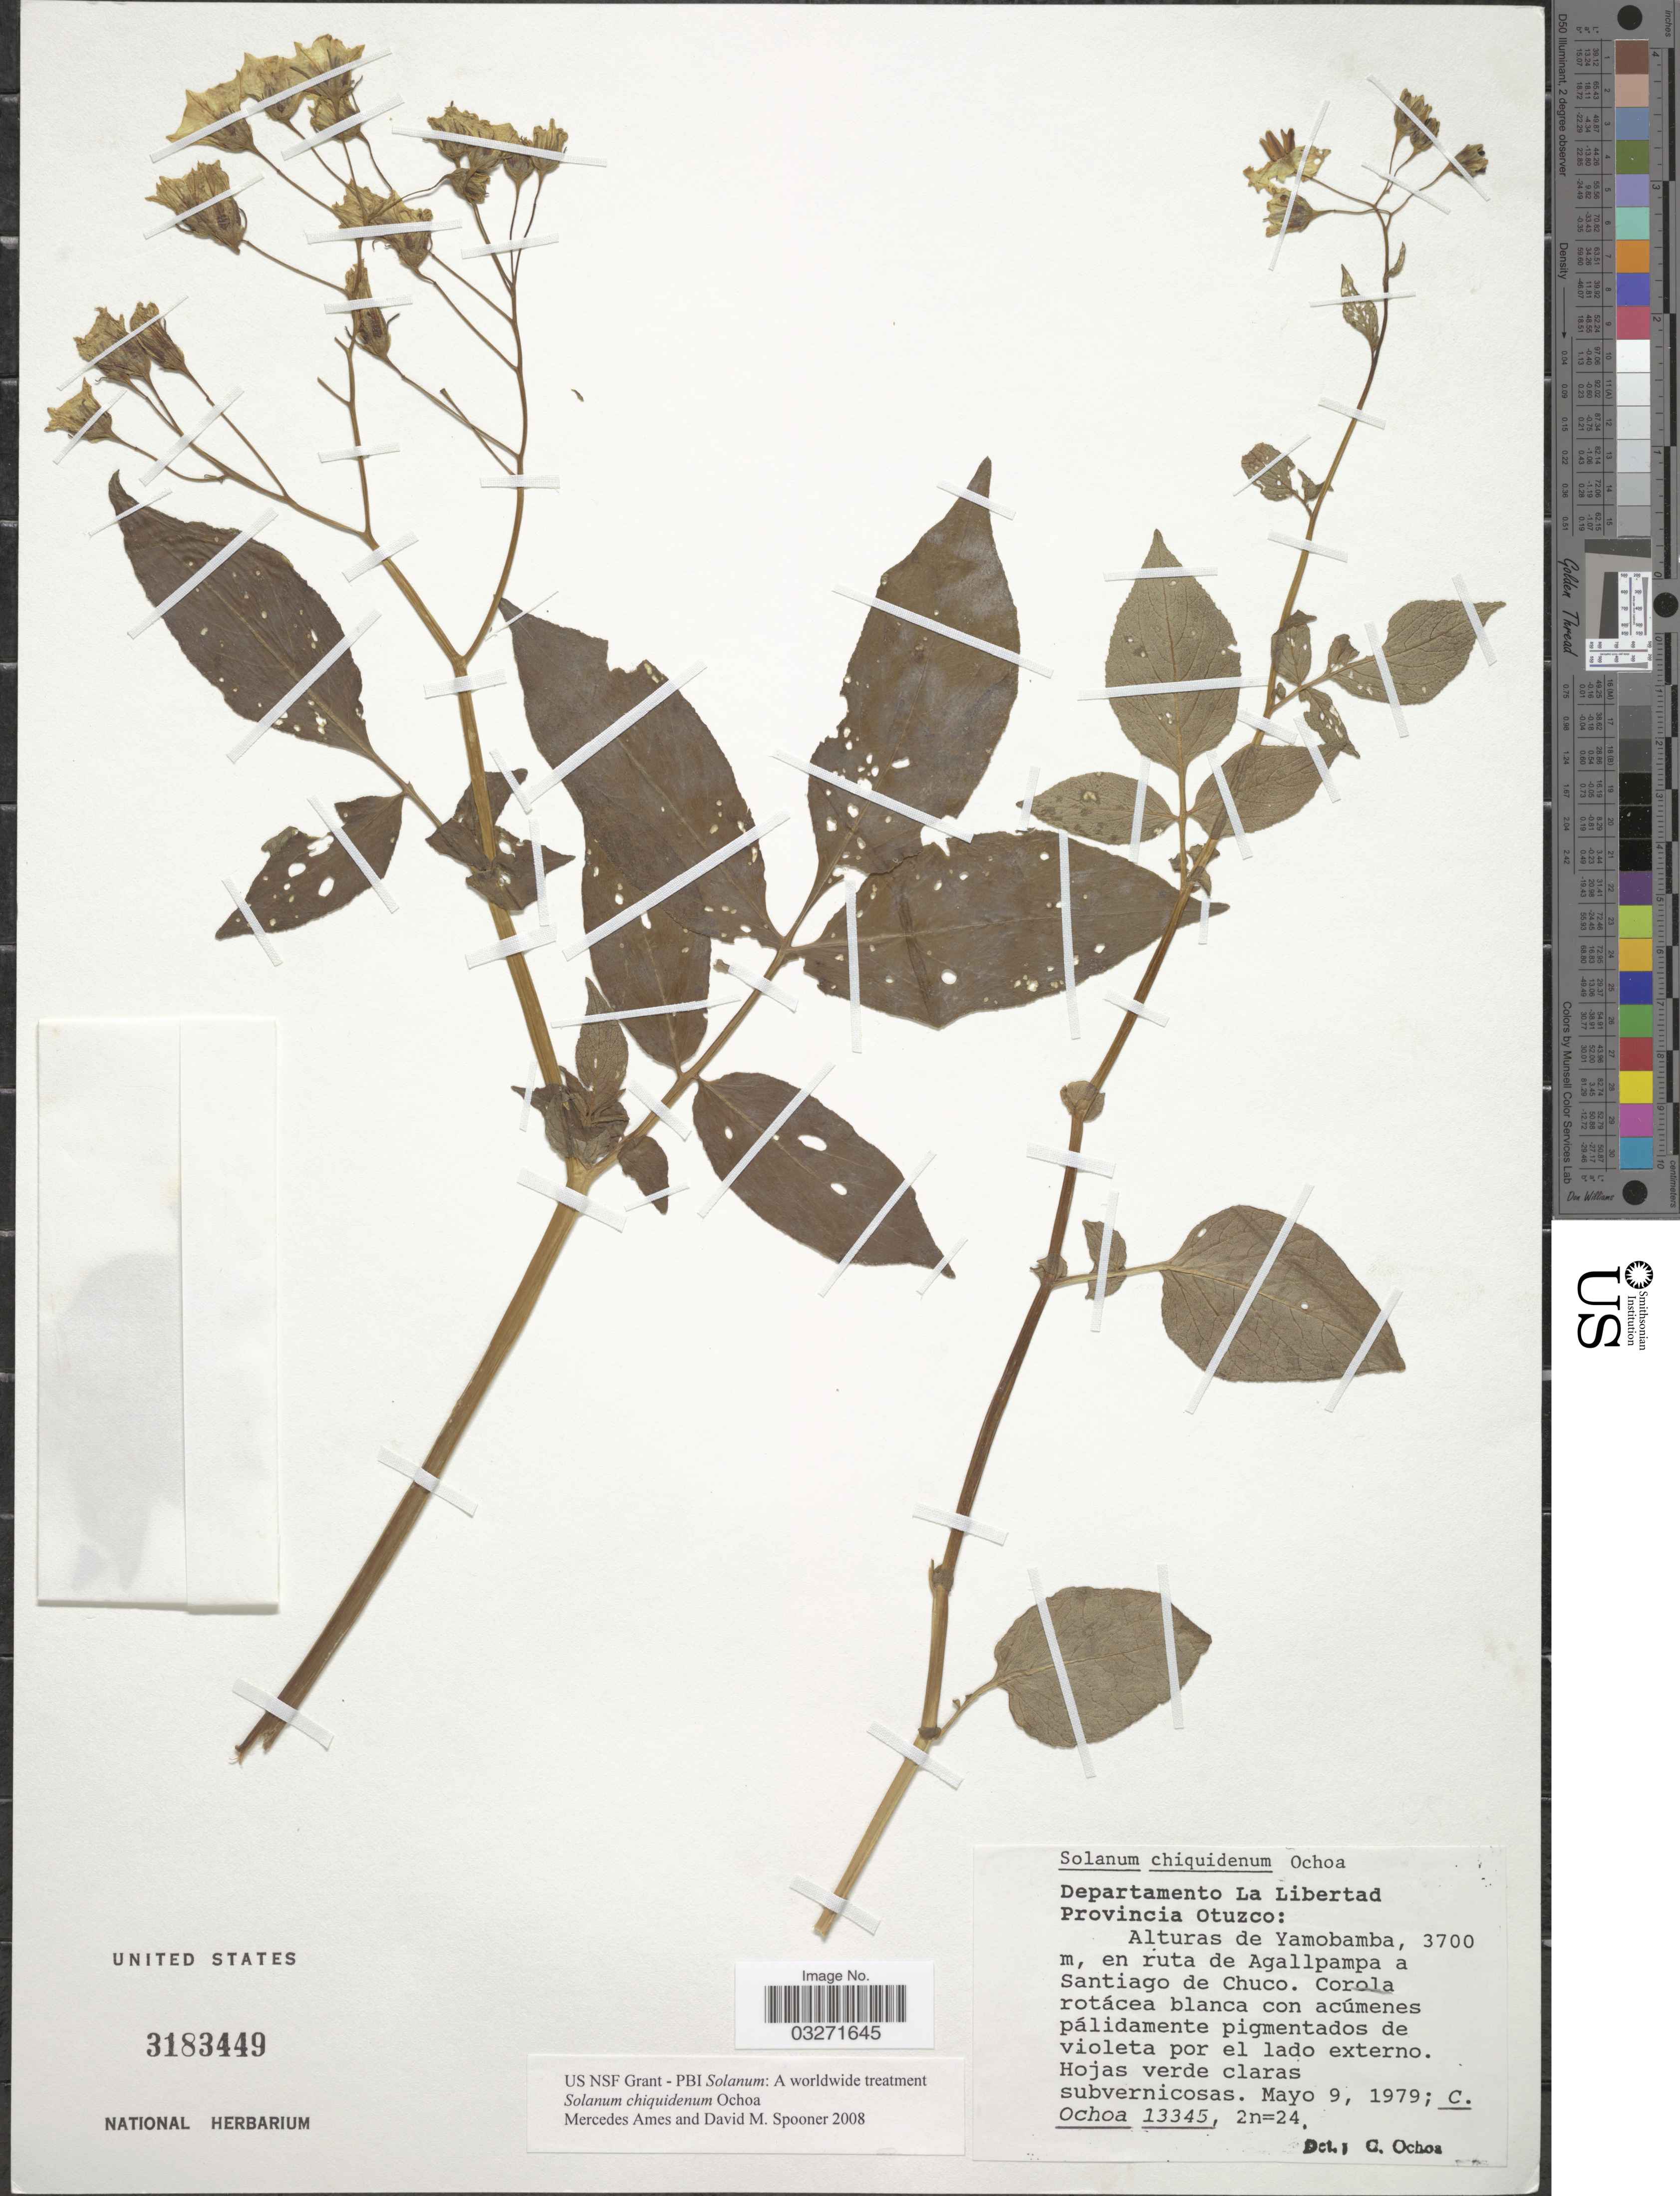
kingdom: Plantae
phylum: Tracheophyta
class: Magnoliopsida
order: Solanales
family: Solanaceae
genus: Solanum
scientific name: Solanum chiquidenum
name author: Ochoa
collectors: C. Ochoa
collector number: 13345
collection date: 1979-05-09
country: Peru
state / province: La Libertad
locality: Departamento La Libertad. Provincia Otuzco: Alturas deYamobamba, en ruta de Agallpampa a Santiago de Chuco.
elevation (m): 3700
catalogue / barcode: US 3183449